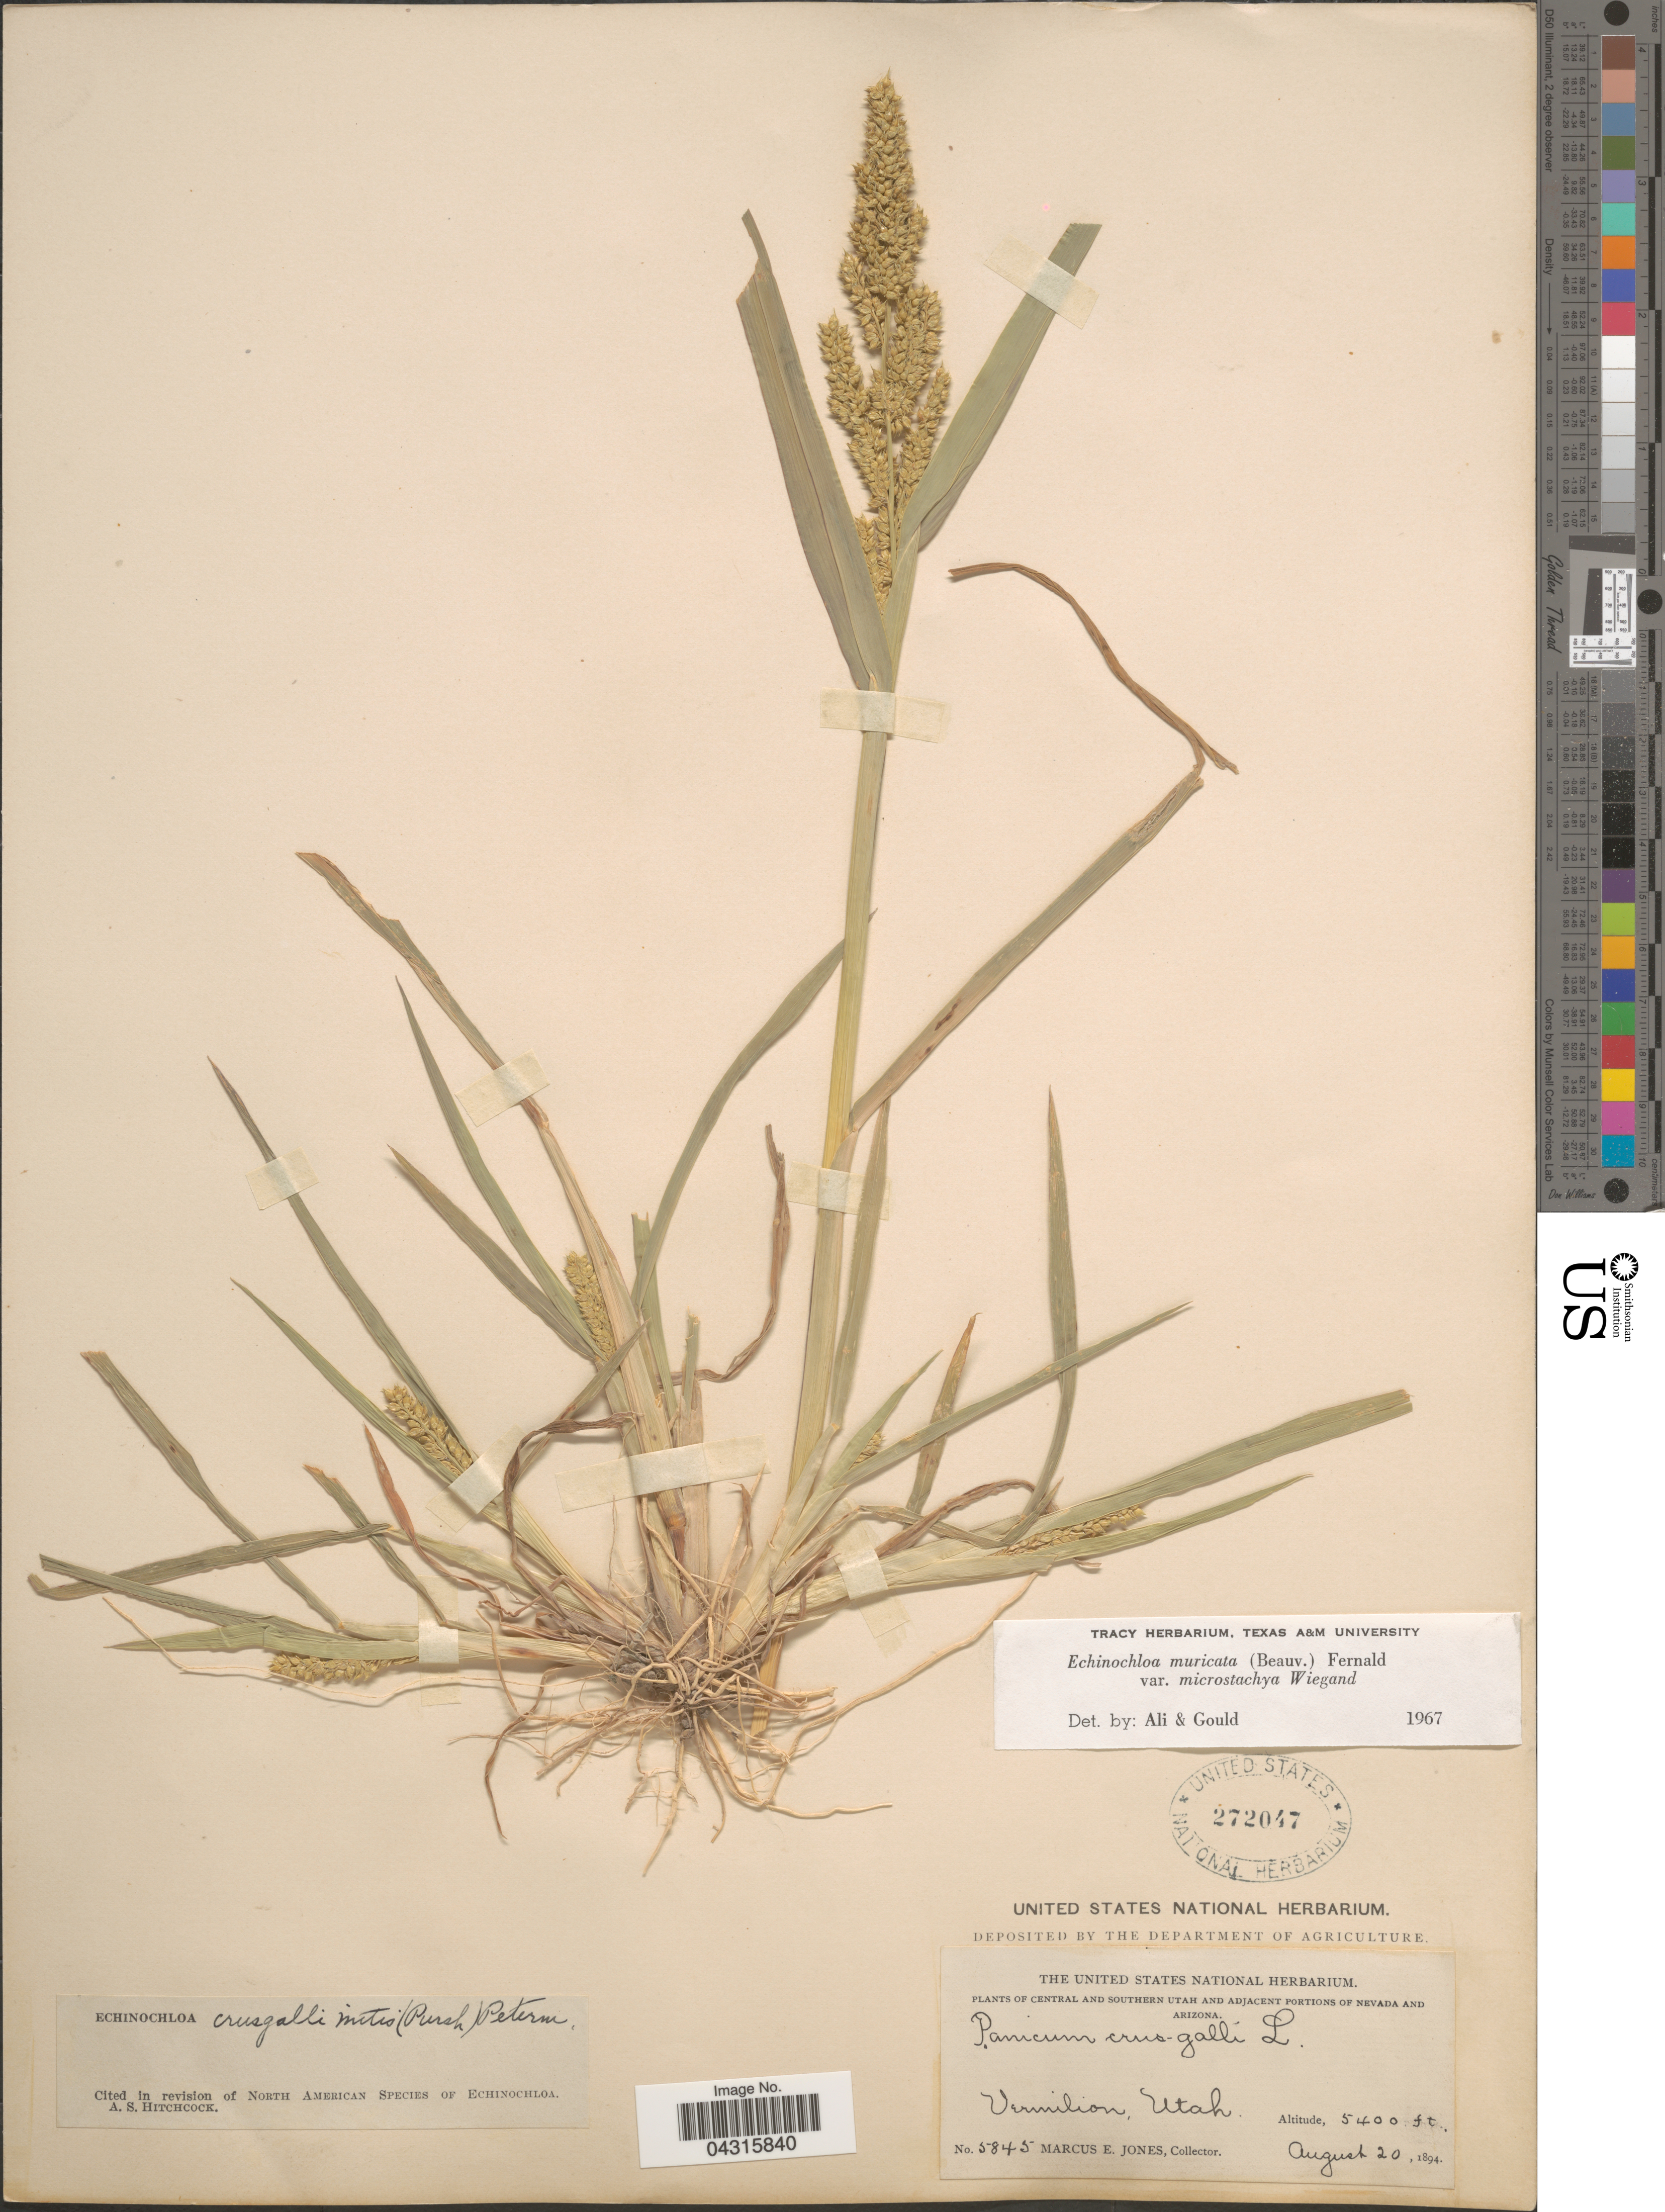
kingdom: Plantae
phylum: Tracheophyta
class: Liliopsida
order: Poales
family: Poaceae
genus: Echinochloa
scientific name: Echinochloa muricata var. microstachya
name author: Wiegand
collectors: M. E. Jones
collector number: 5845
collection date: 1894-08-20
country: United States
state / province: Utah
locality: Central and Southern Utah. Vermilion.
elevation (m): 1646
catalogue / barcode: US 272047